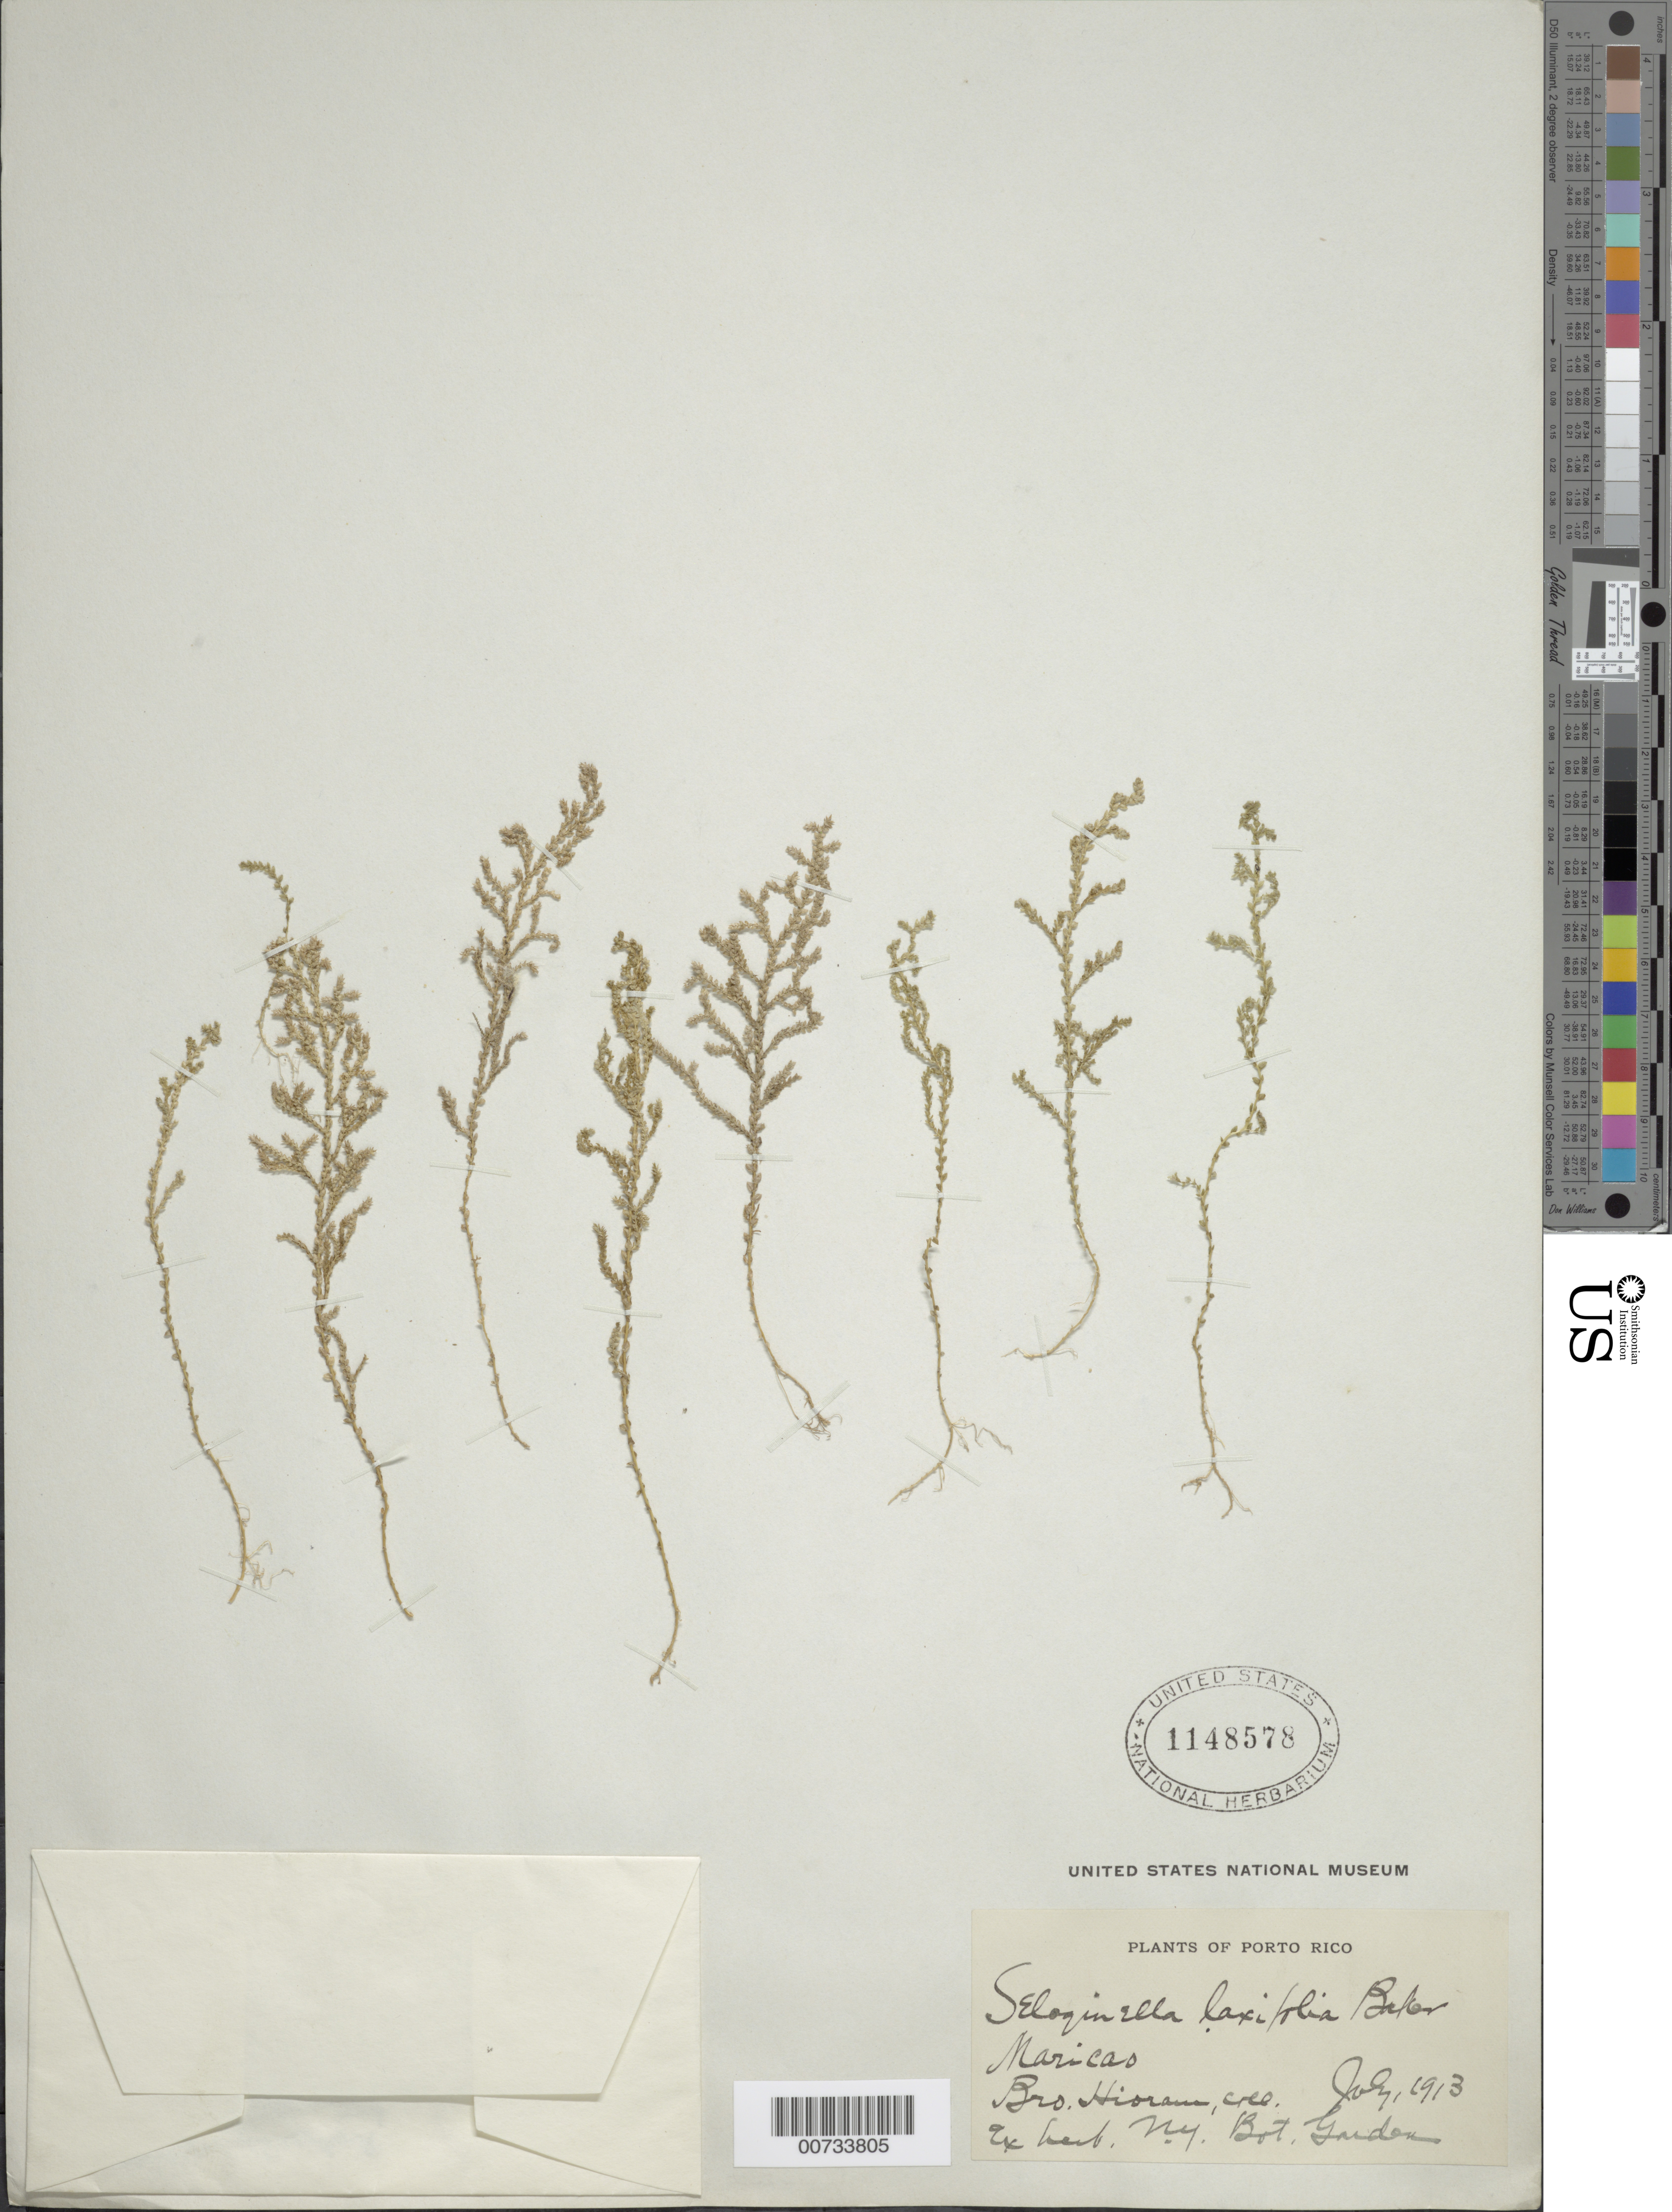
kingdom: Plantae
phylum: Tracheophyta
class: Lycopodiopsida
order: Selaginellales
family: Selaginellaceae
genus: Selaginella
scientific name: Selaginella laxifolia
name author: Baker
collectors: Bro. Hioram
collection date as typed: Jul 1913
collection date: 1913-07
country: Puerto Rico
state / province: Maricao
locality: Maricao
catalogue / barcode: US 1148578